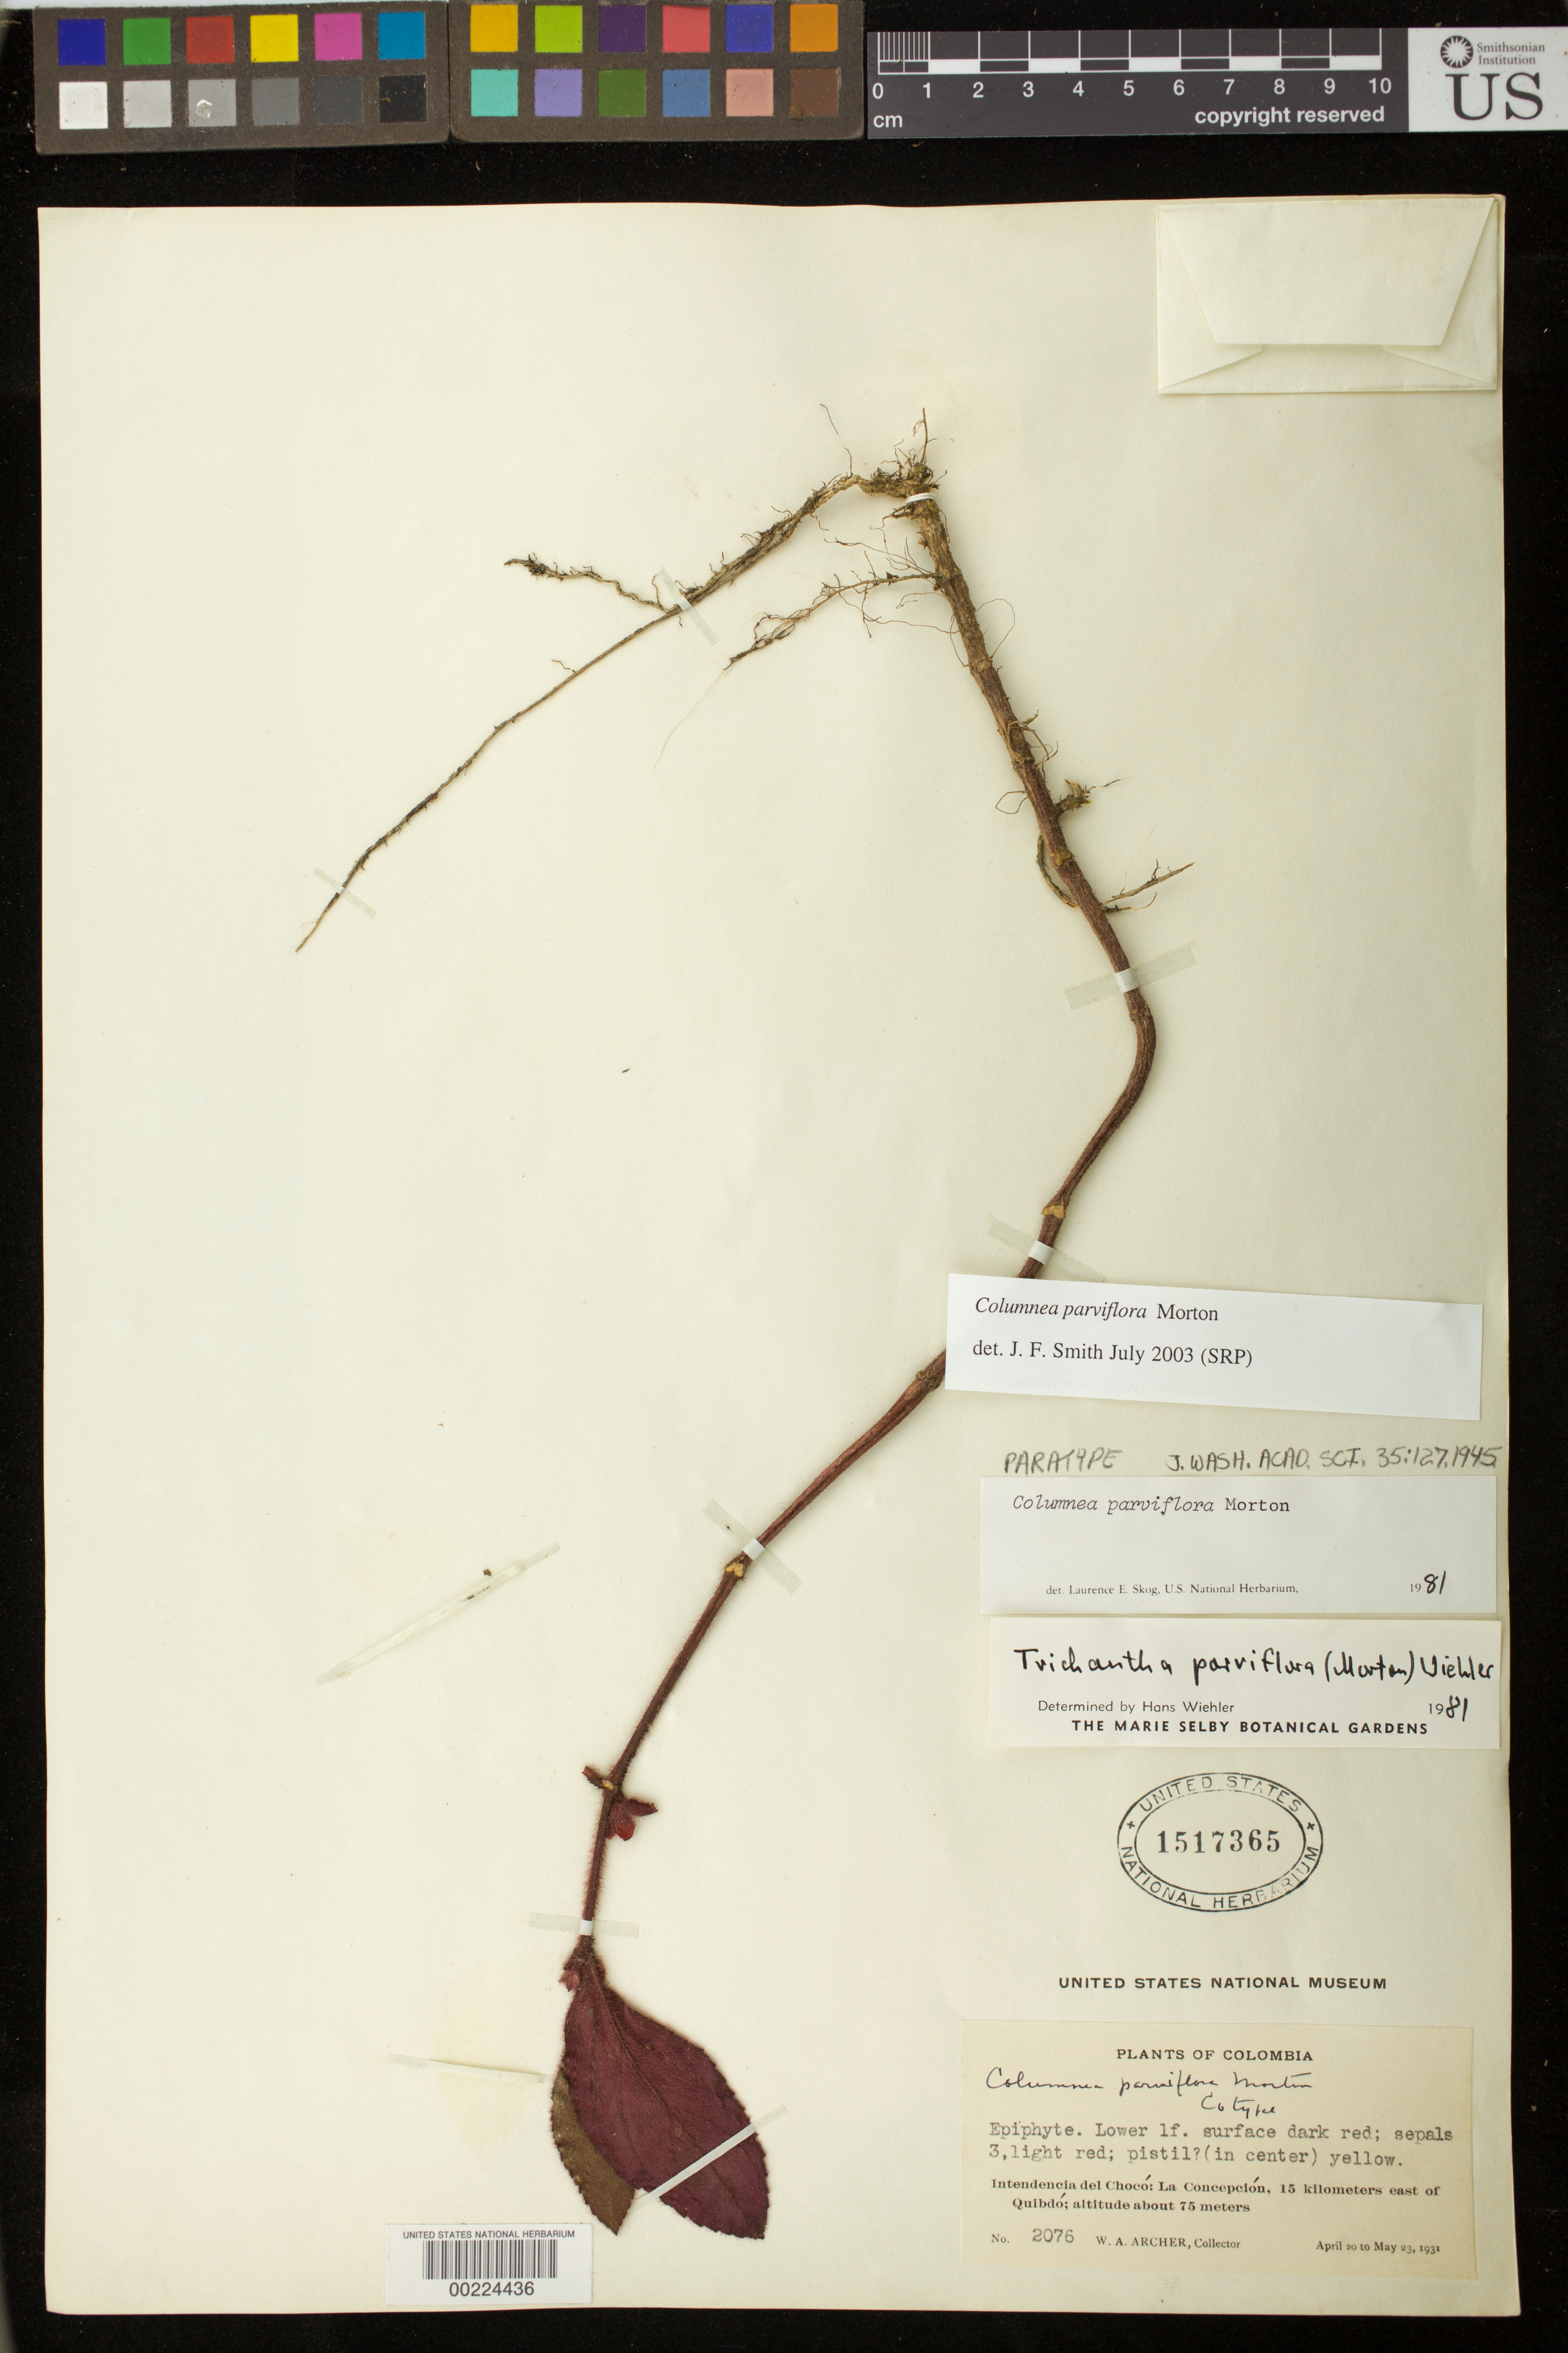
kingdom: Plantae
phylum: Tracheophyta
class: Magnoliopsida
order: Lamiales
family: Gesneriaceae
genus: Columnea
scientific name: Columnea herthae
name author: Mansf.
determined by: Clark, J. L.; Skog, Laurence E.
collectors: A. W. Archer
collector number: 2076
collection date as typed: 20-23 May 1931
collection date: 1931-05-20/1931-05-23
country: Colombia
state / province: Chocó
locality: La Concepcion, 15 km E of Quibdo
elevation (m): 75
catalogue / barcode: US 1517365